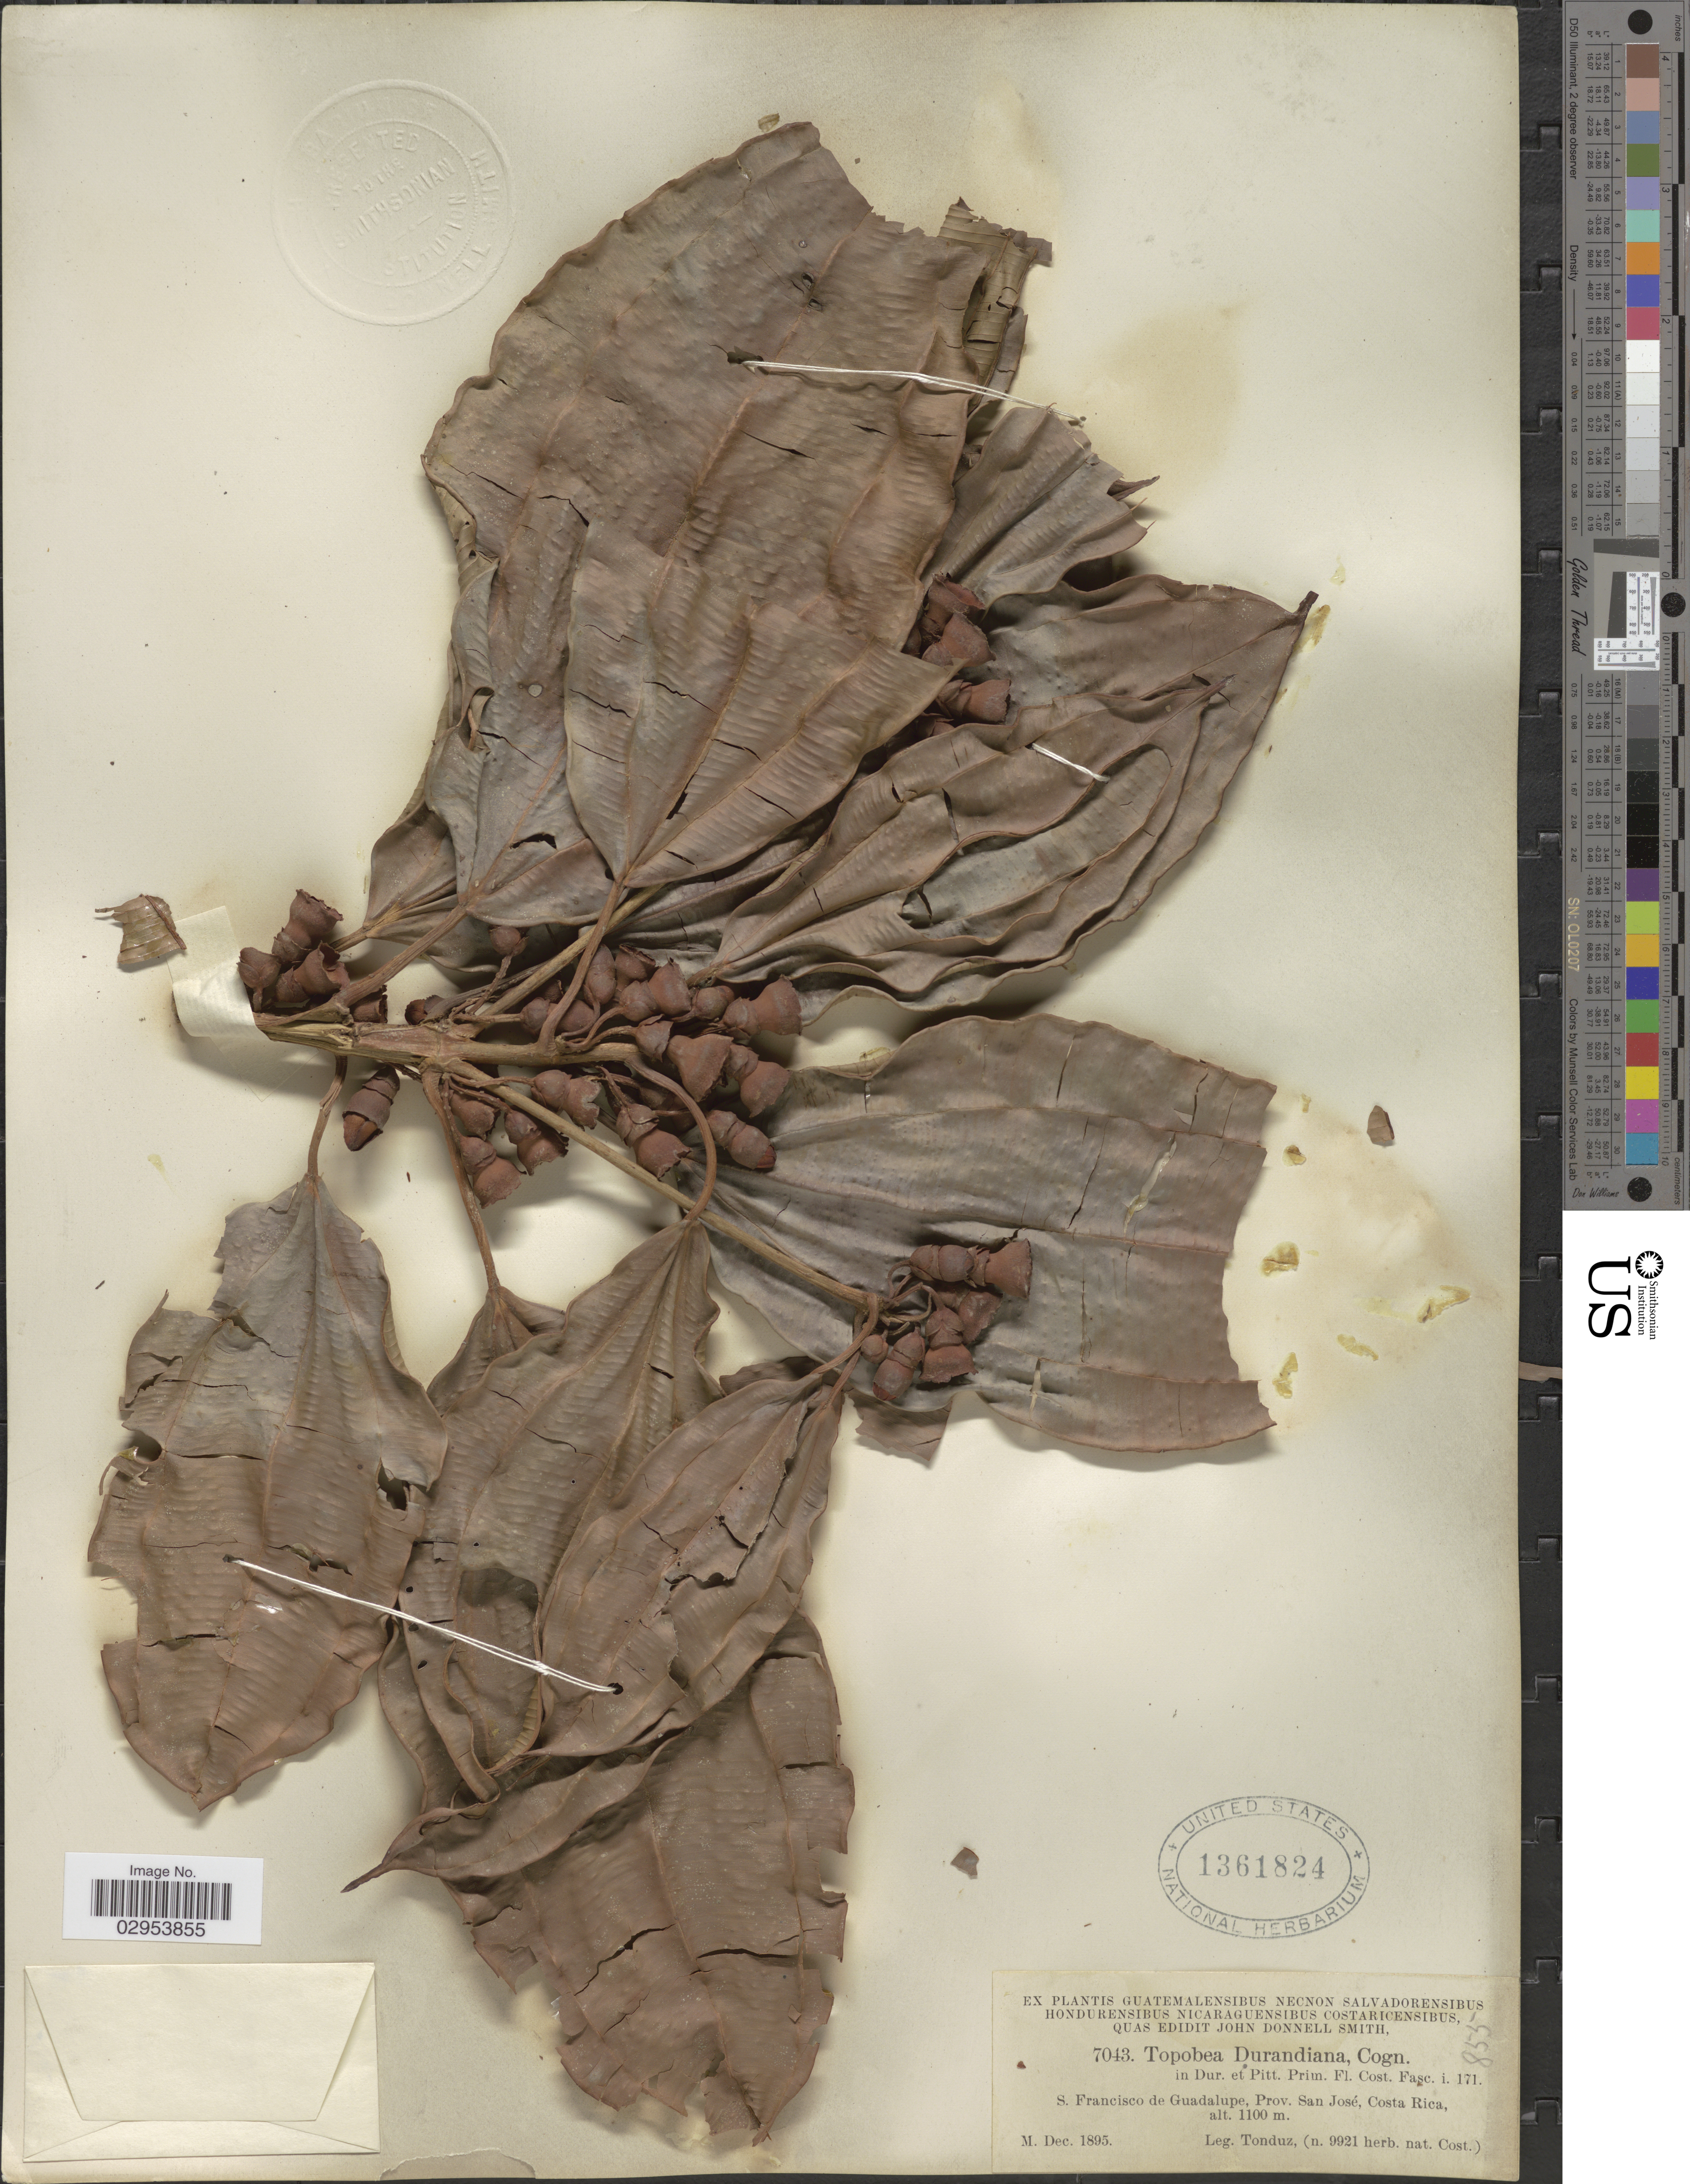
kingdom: Plantae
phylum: Tracheophyta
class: Magnoliopsida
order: Myrtales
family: Melastomataceae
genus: Topobea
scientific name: Topobea maurofernandeziana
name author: Cogn.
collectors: Tonduz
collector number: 7043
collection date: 1895-12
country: Costa Rica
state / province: San José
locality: S. Francisco de Guadalupe.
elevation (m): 1100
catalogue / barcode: US 1361824